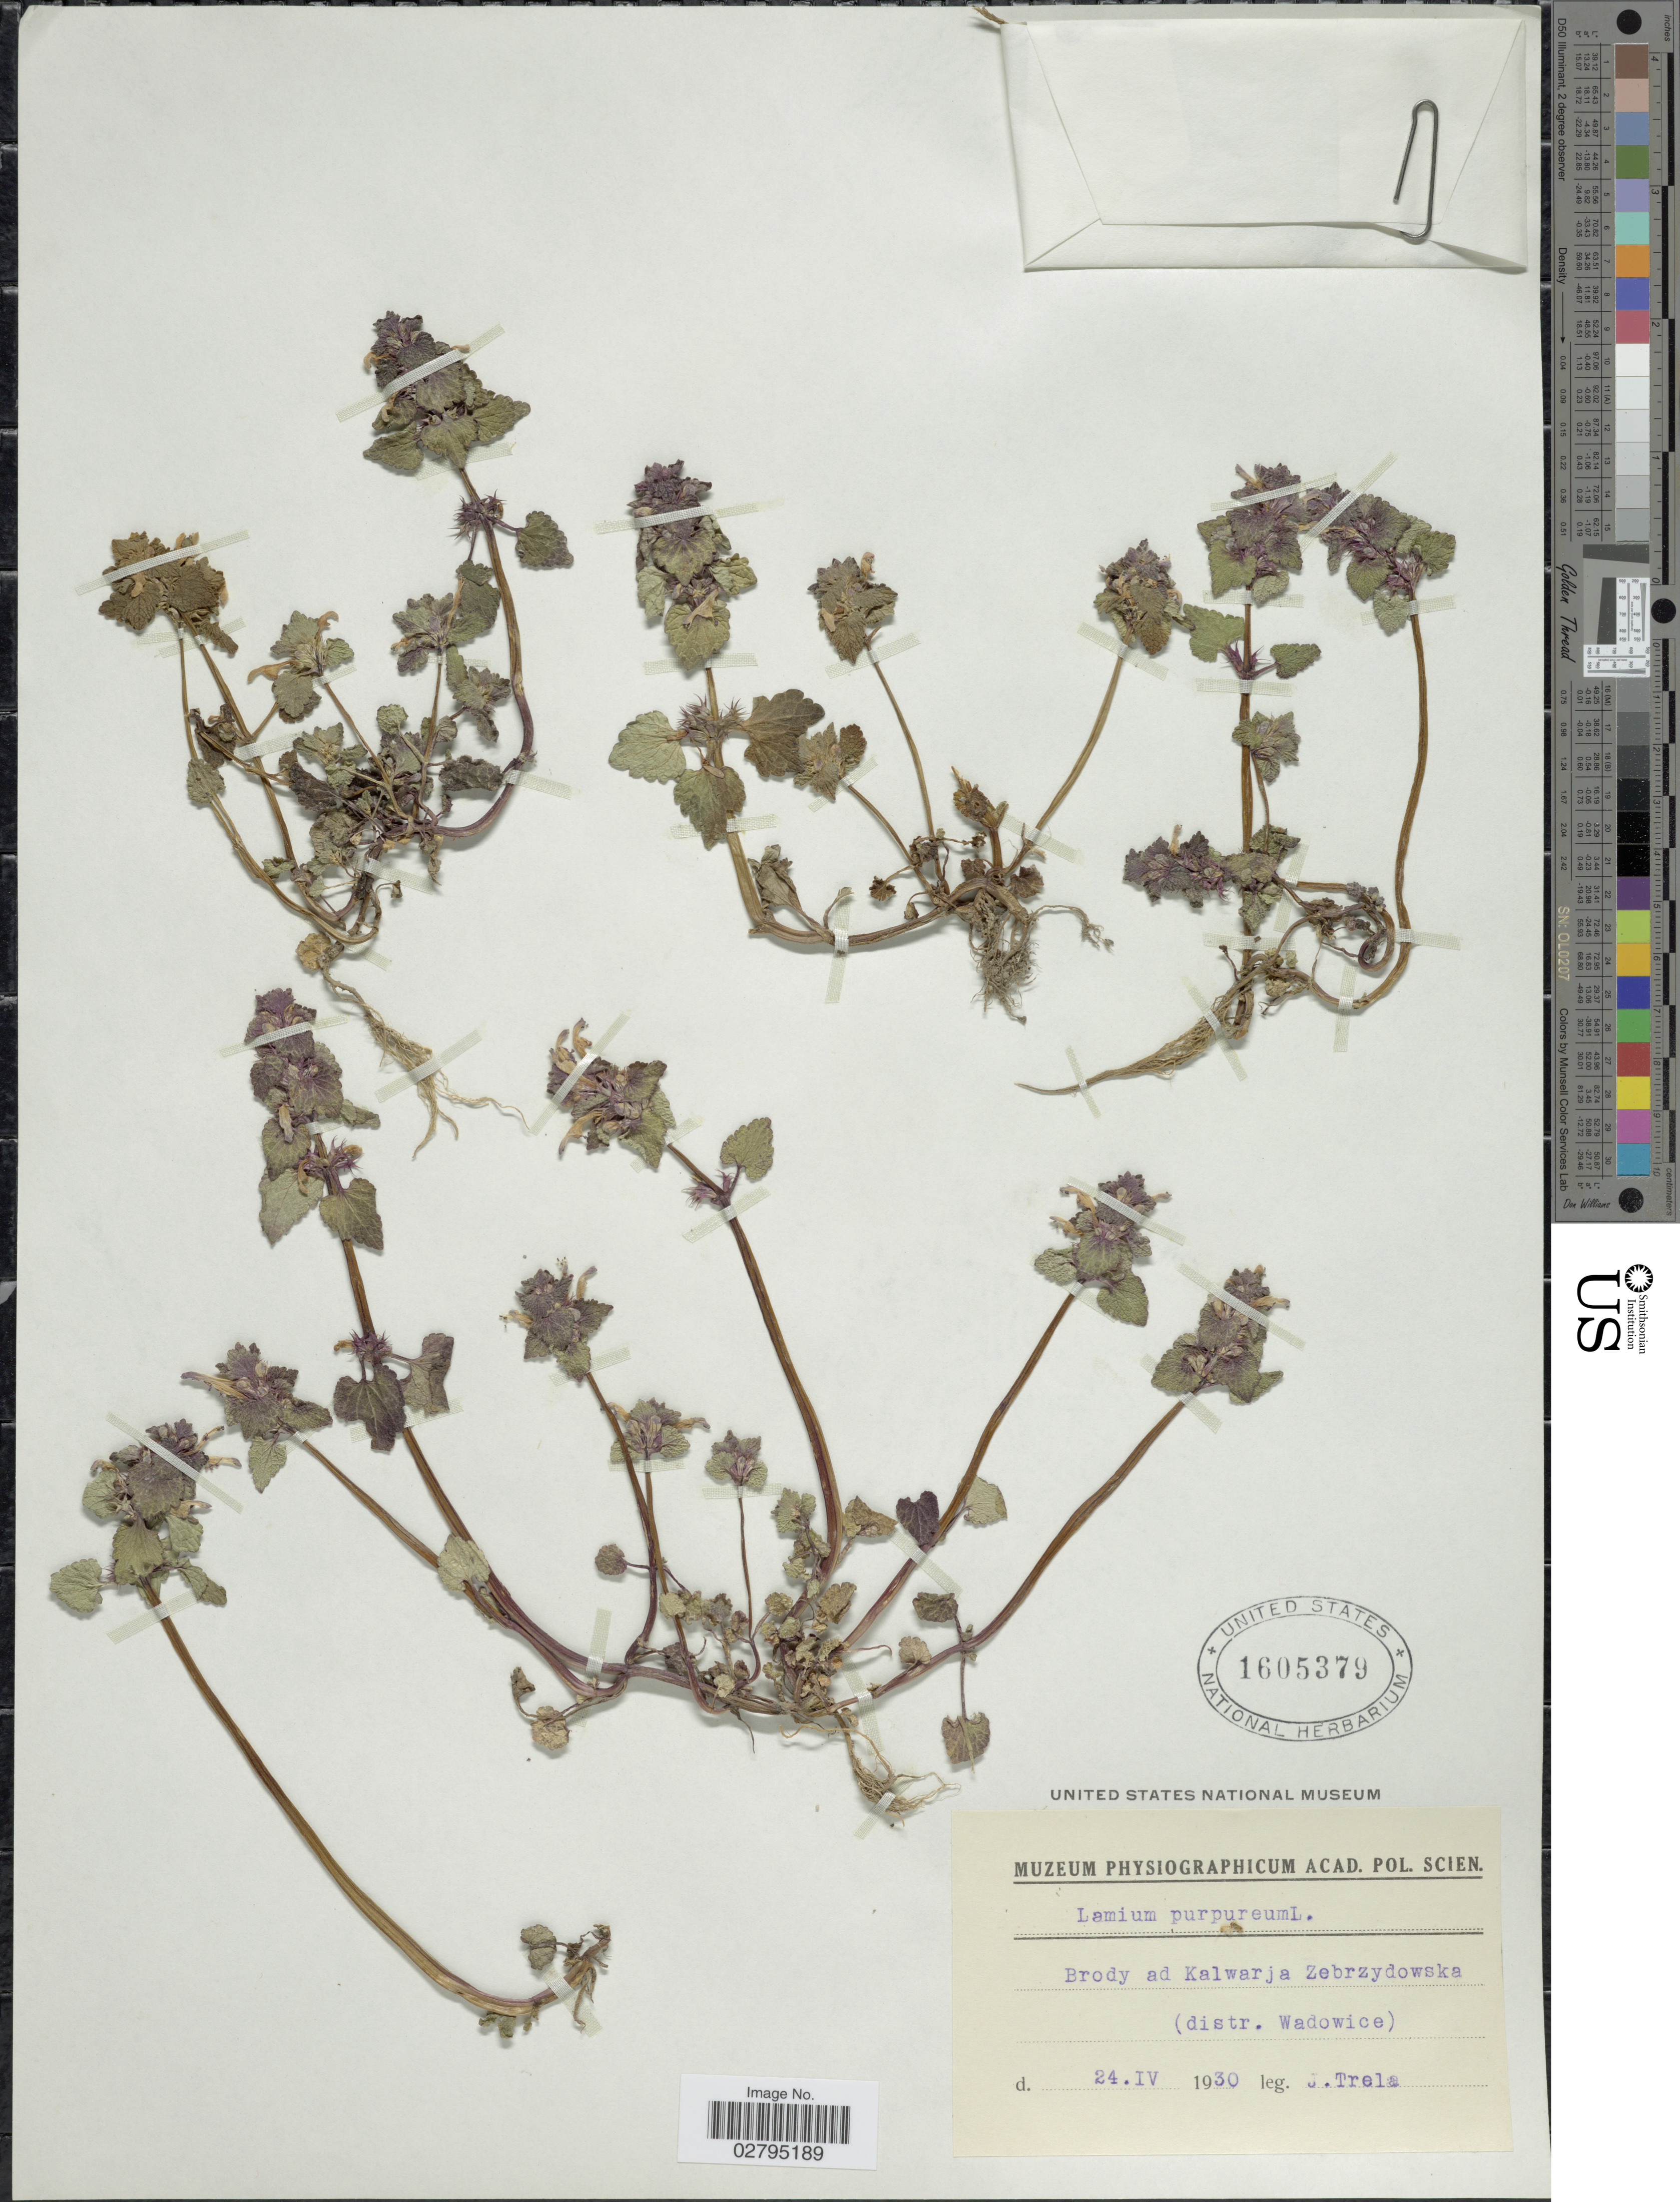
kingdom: Plantae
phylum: Tracheophyta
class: Magnoliopsida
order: Lamiales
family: Lamiaceae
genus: Lamium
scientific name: Lamium purpureum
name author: L.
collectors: J. Trela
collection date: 1930-04-24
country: Poland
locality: Brody ad Kalwarja Zebrzydowska (distr. Wadowice)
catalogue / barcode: US 1605379